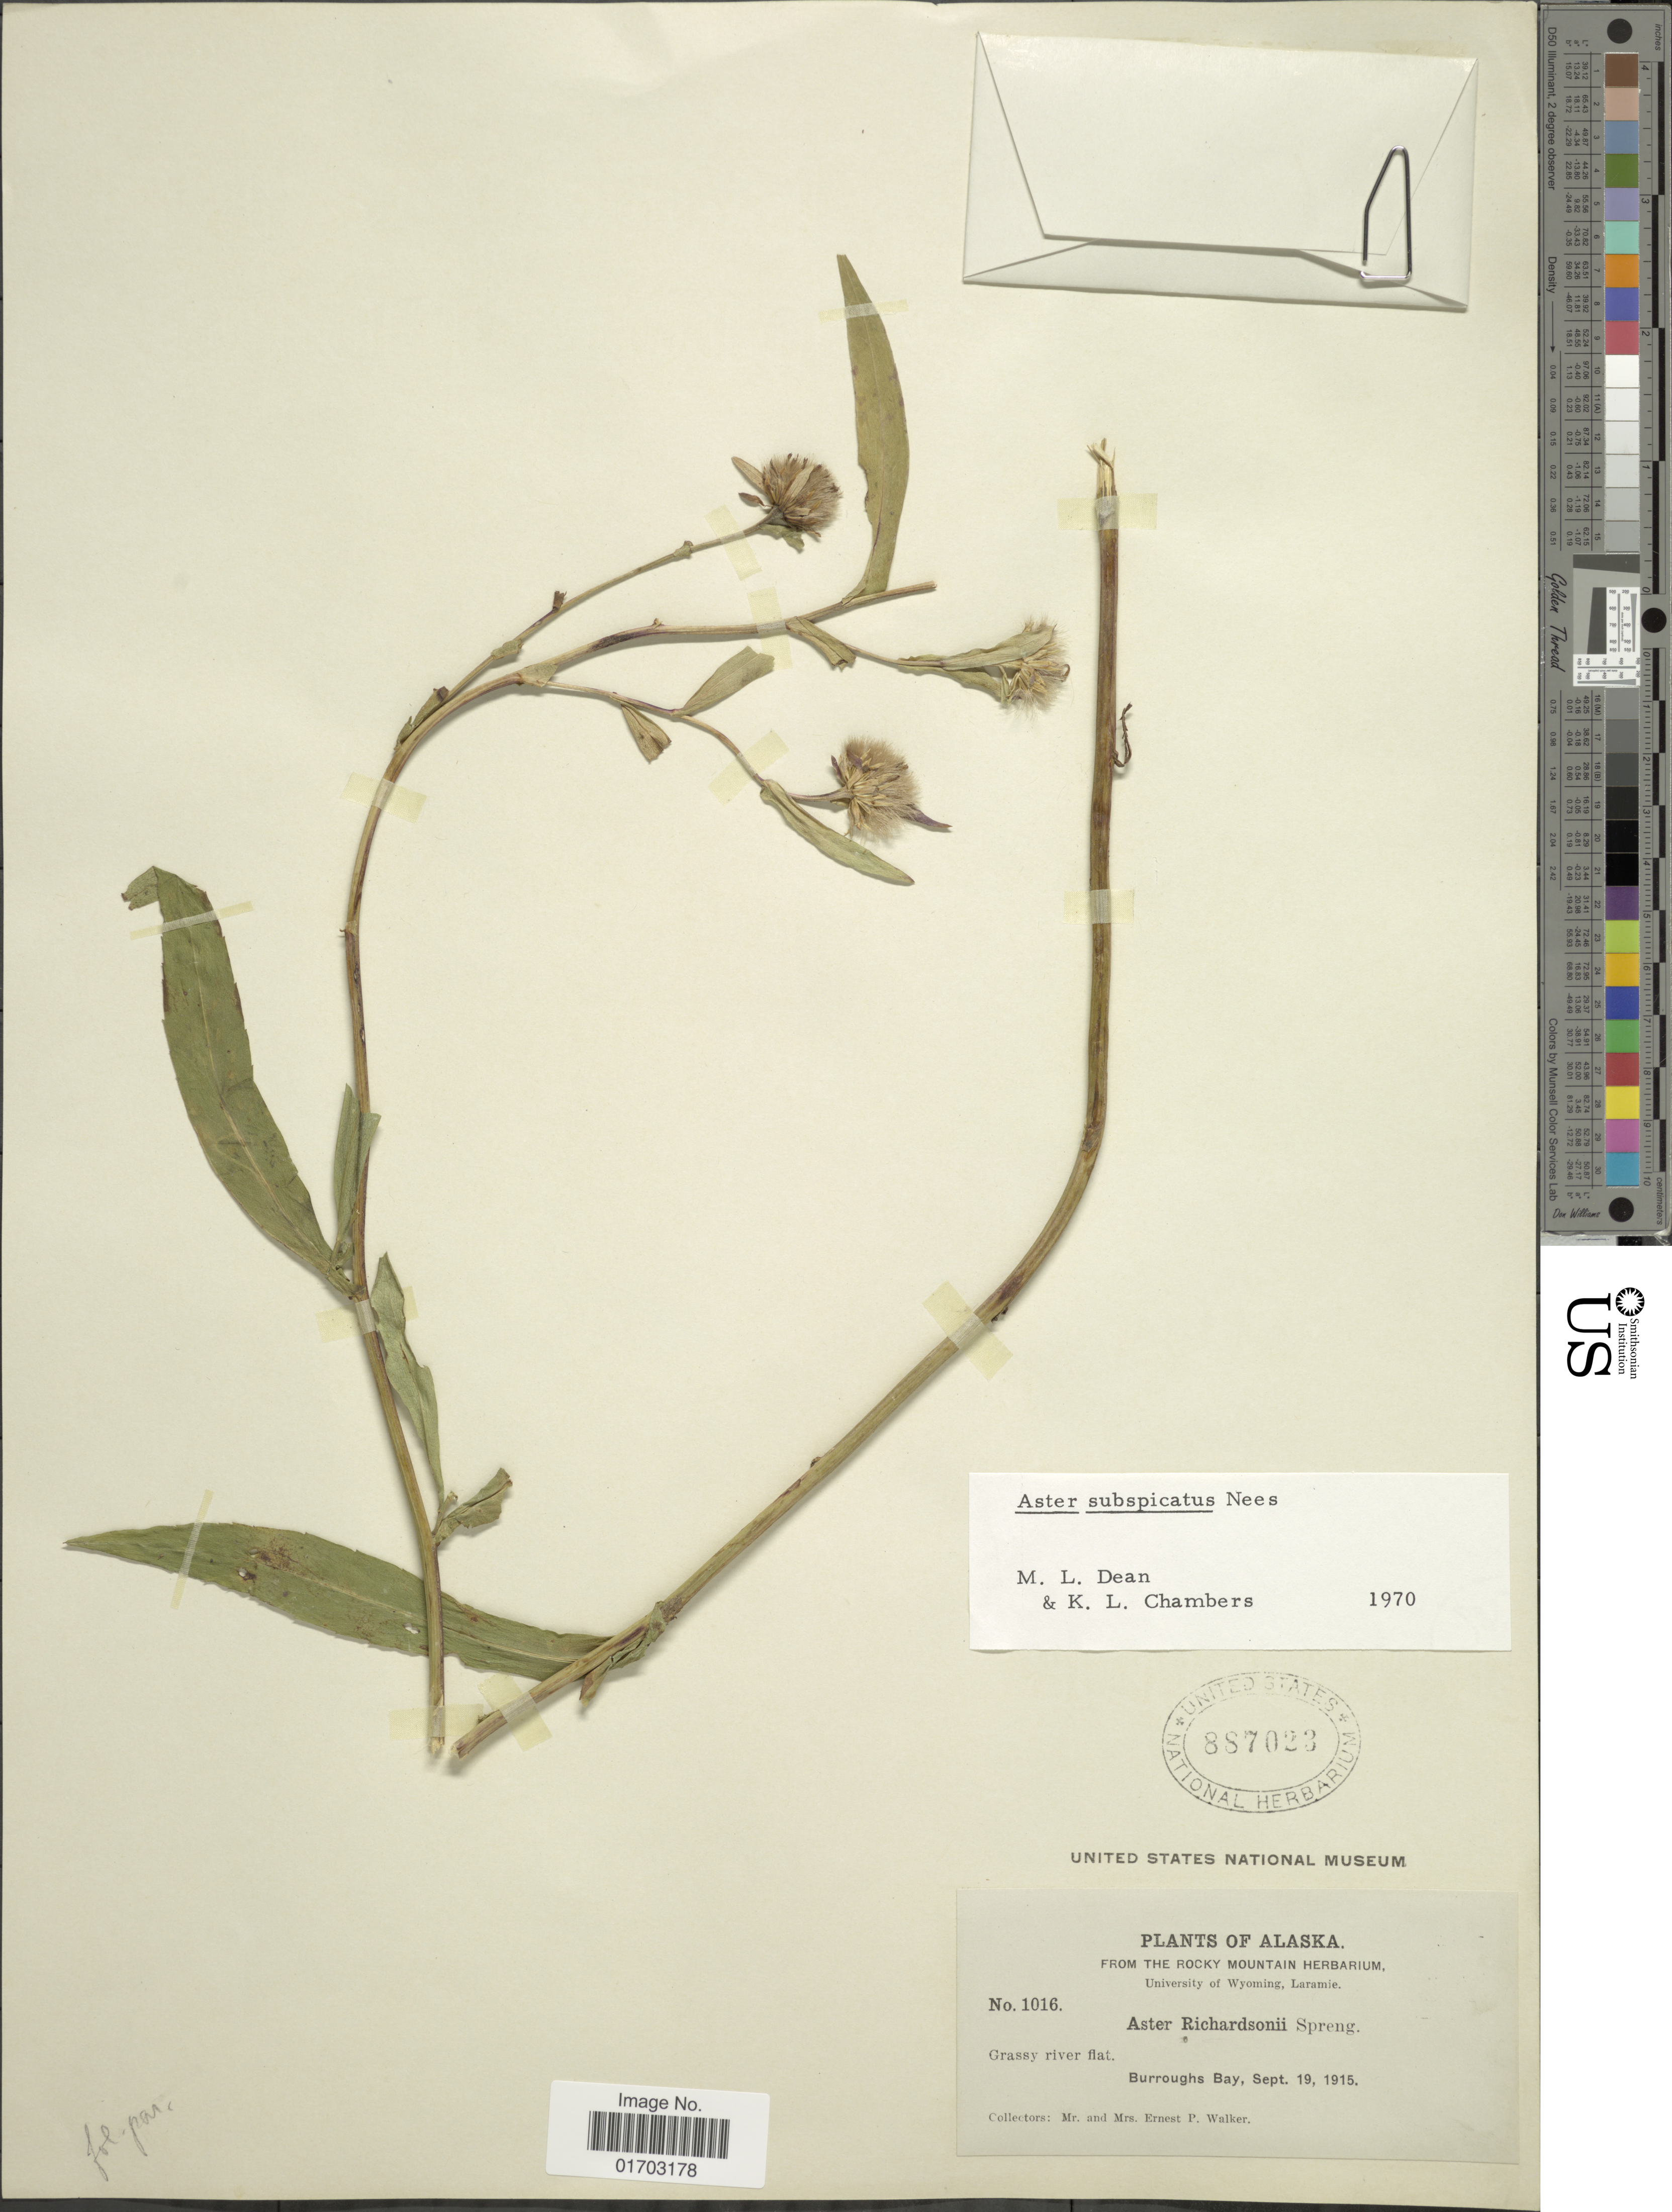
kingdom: Plantae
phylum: Tracheophyta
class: Magnoliopsida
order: Asterales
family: Asteraceae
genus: Symphyotrichum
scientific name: Symphyotrichum subspicatum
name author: (Nees) G.L. Nesom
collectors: E. P. Walker & E. Walker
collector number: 1016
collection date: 1915-09-19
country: United States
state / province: Alaska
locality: Grassy river flat, Burroughs Bay.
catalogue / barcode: US 887023